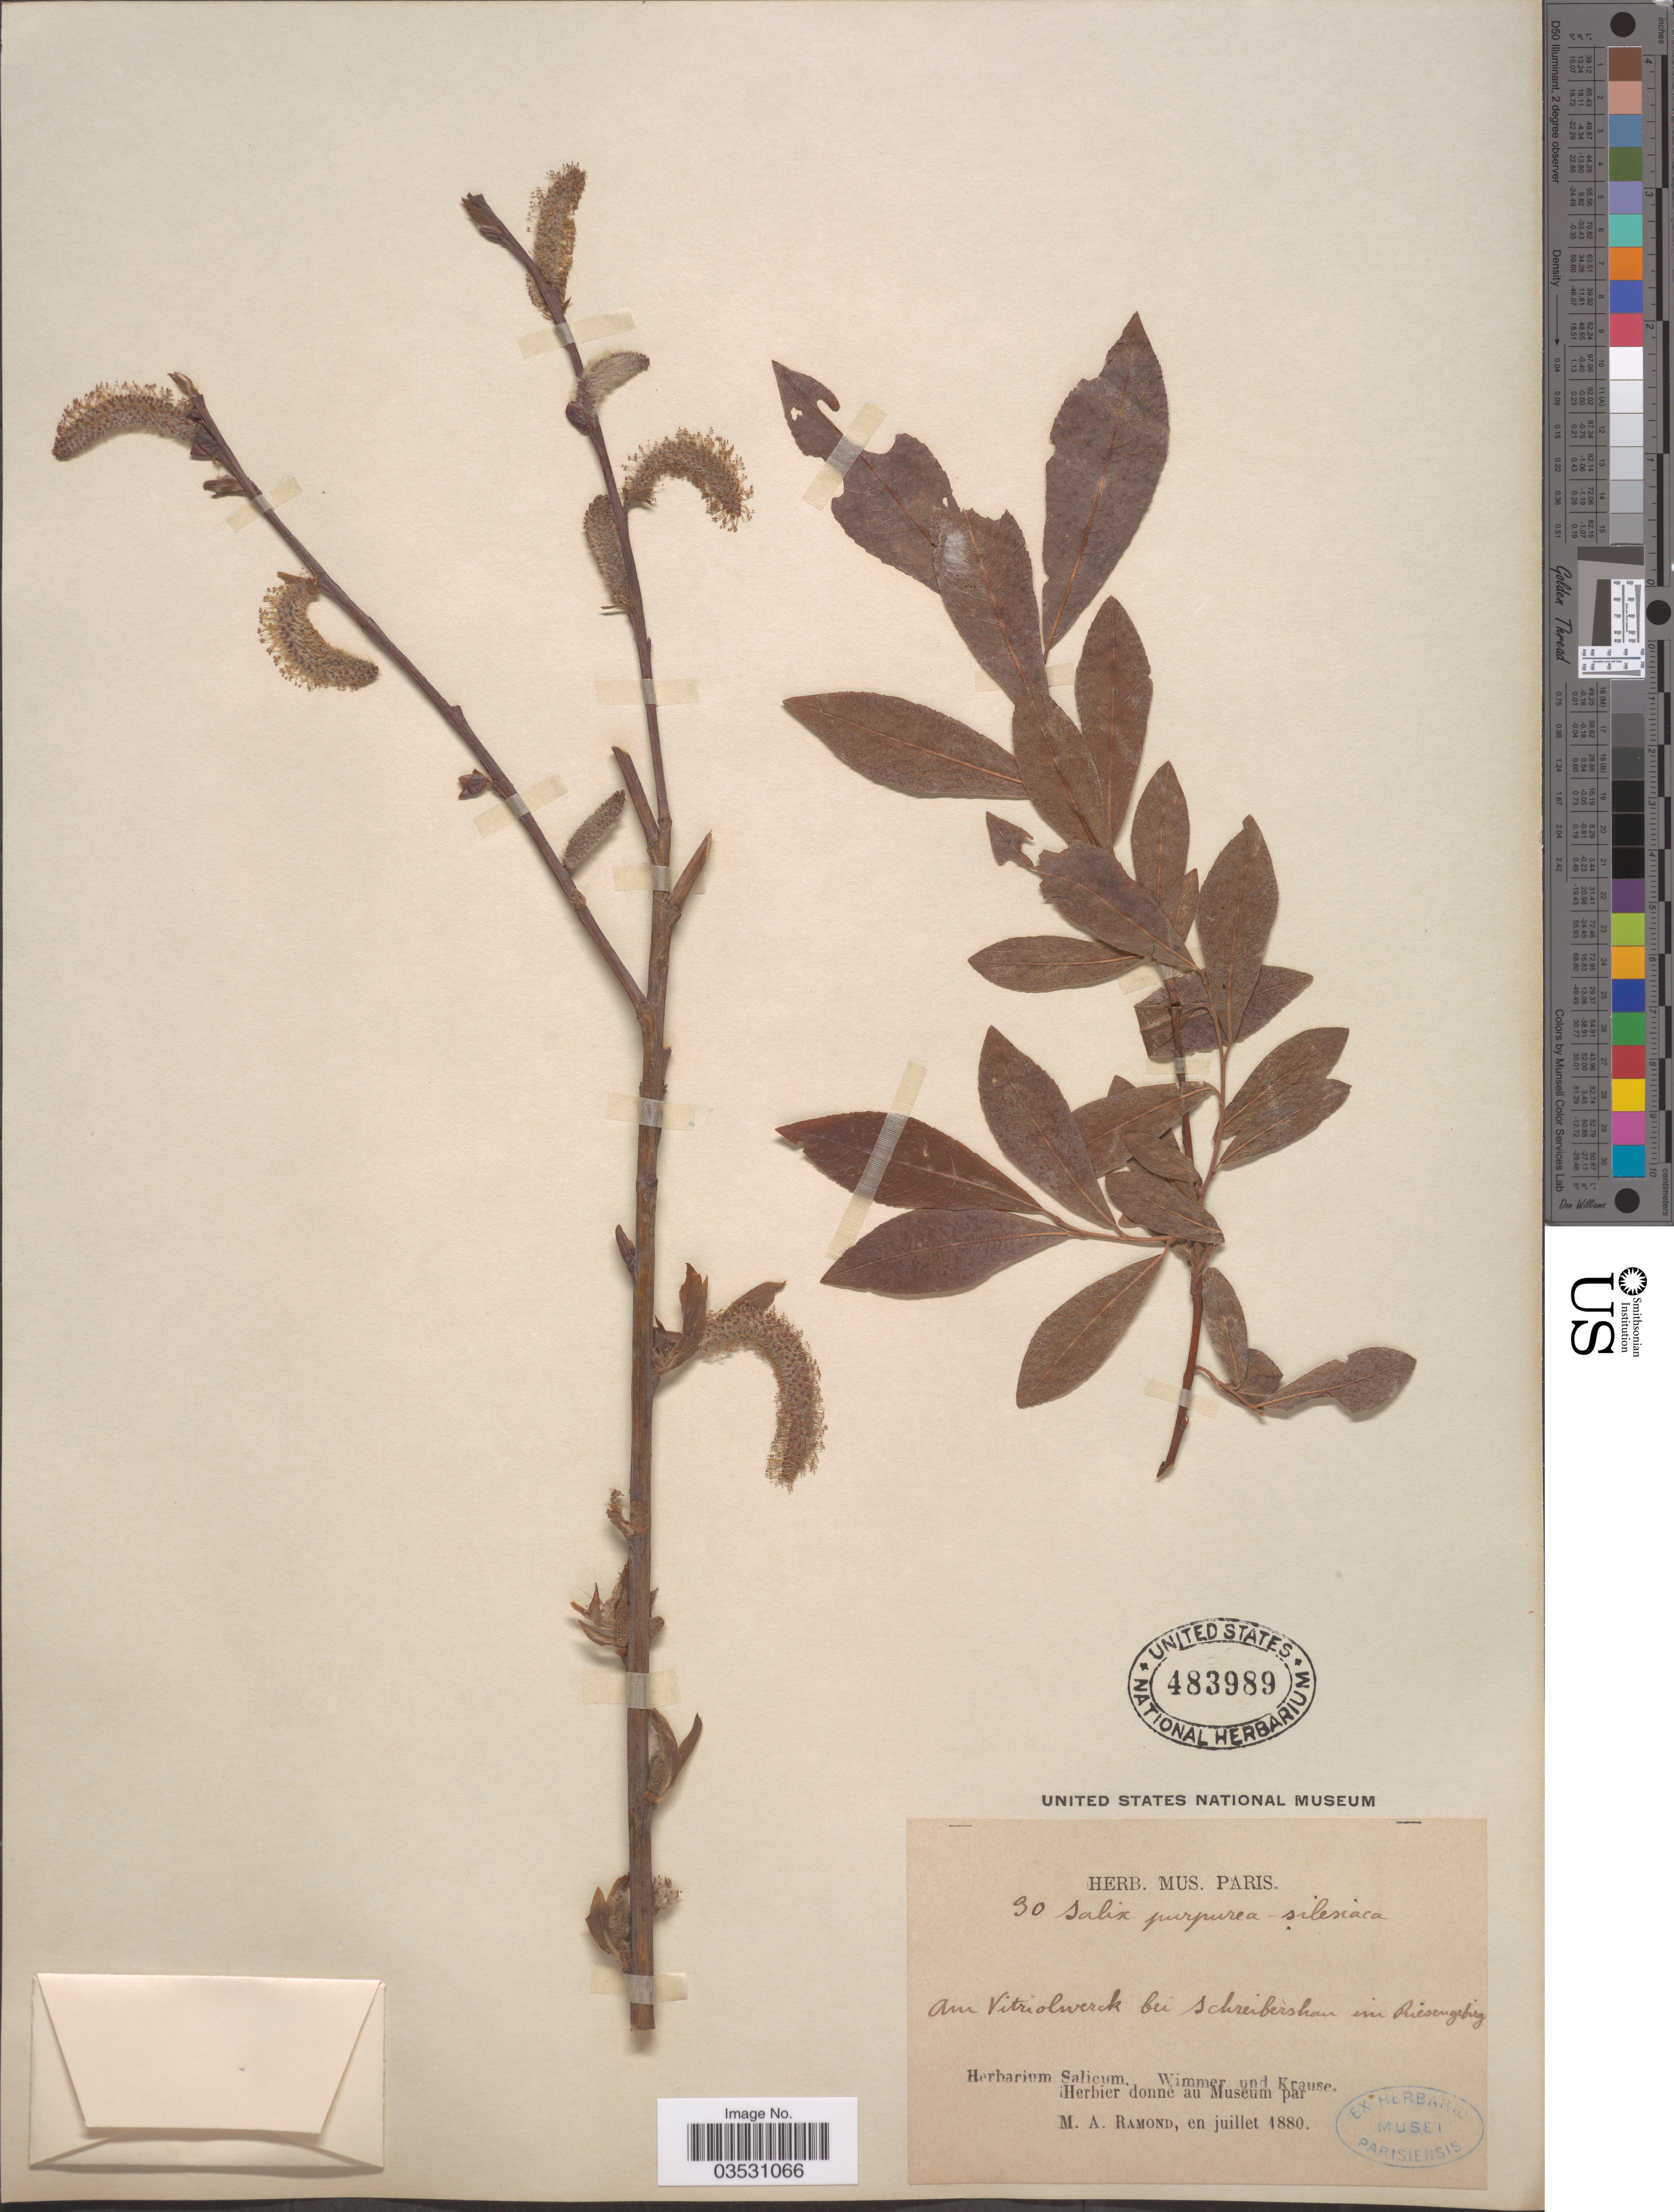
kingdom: Plantae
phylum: Tracheophyta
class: Magnoliopsida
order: Malpighiales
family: Salicaceae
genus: Salix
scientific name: Salix purpurea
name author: L.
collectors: Wimmer & -- Krause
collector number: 30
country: Poland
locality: Am Vitriolwerck bei Schreibershau in Riesengebirge.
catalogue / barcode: US 483989